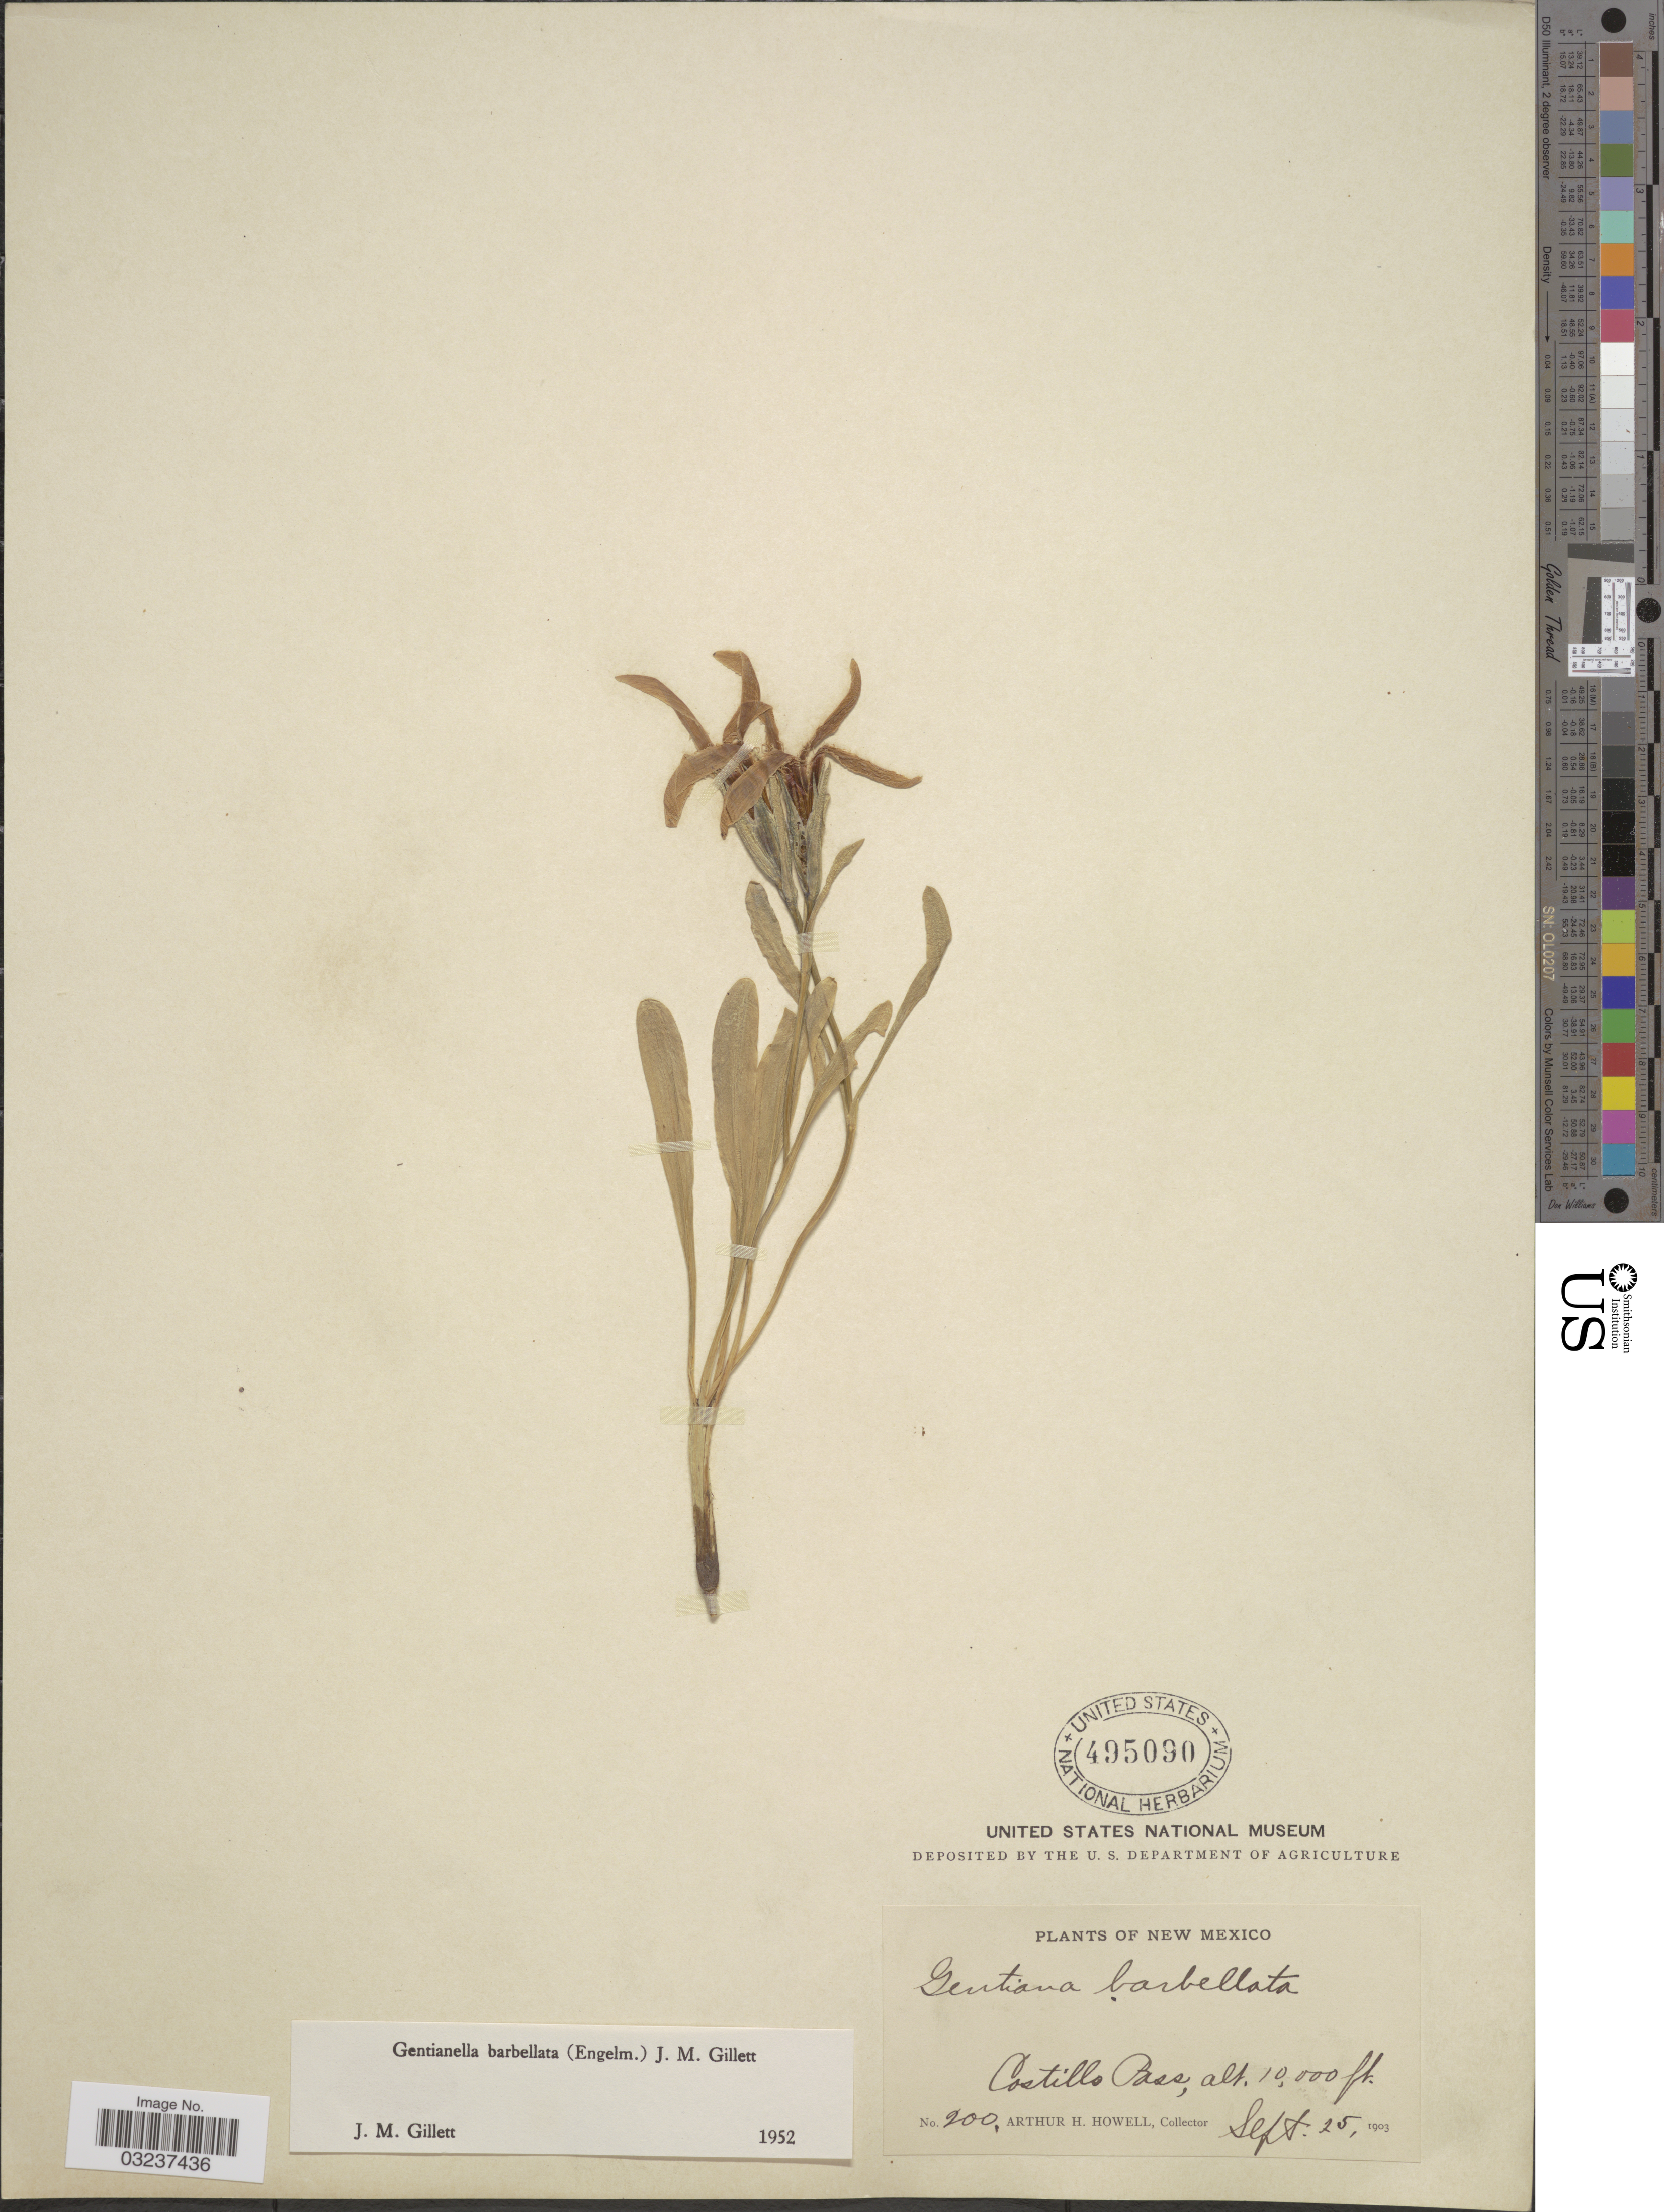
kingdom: Plantae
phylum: Tracheophyta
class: Magnoliopsida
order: Gentianales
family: Gentianaceae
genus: Gentianella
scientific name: Gentianella barbellata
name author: (Engelm.) J.M. Gillett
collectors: A. H. Howell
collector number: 200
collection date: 1903-09-25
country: United States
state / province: New Mexico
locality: Castillo Pass.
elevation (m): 3048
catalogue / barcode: US 495090